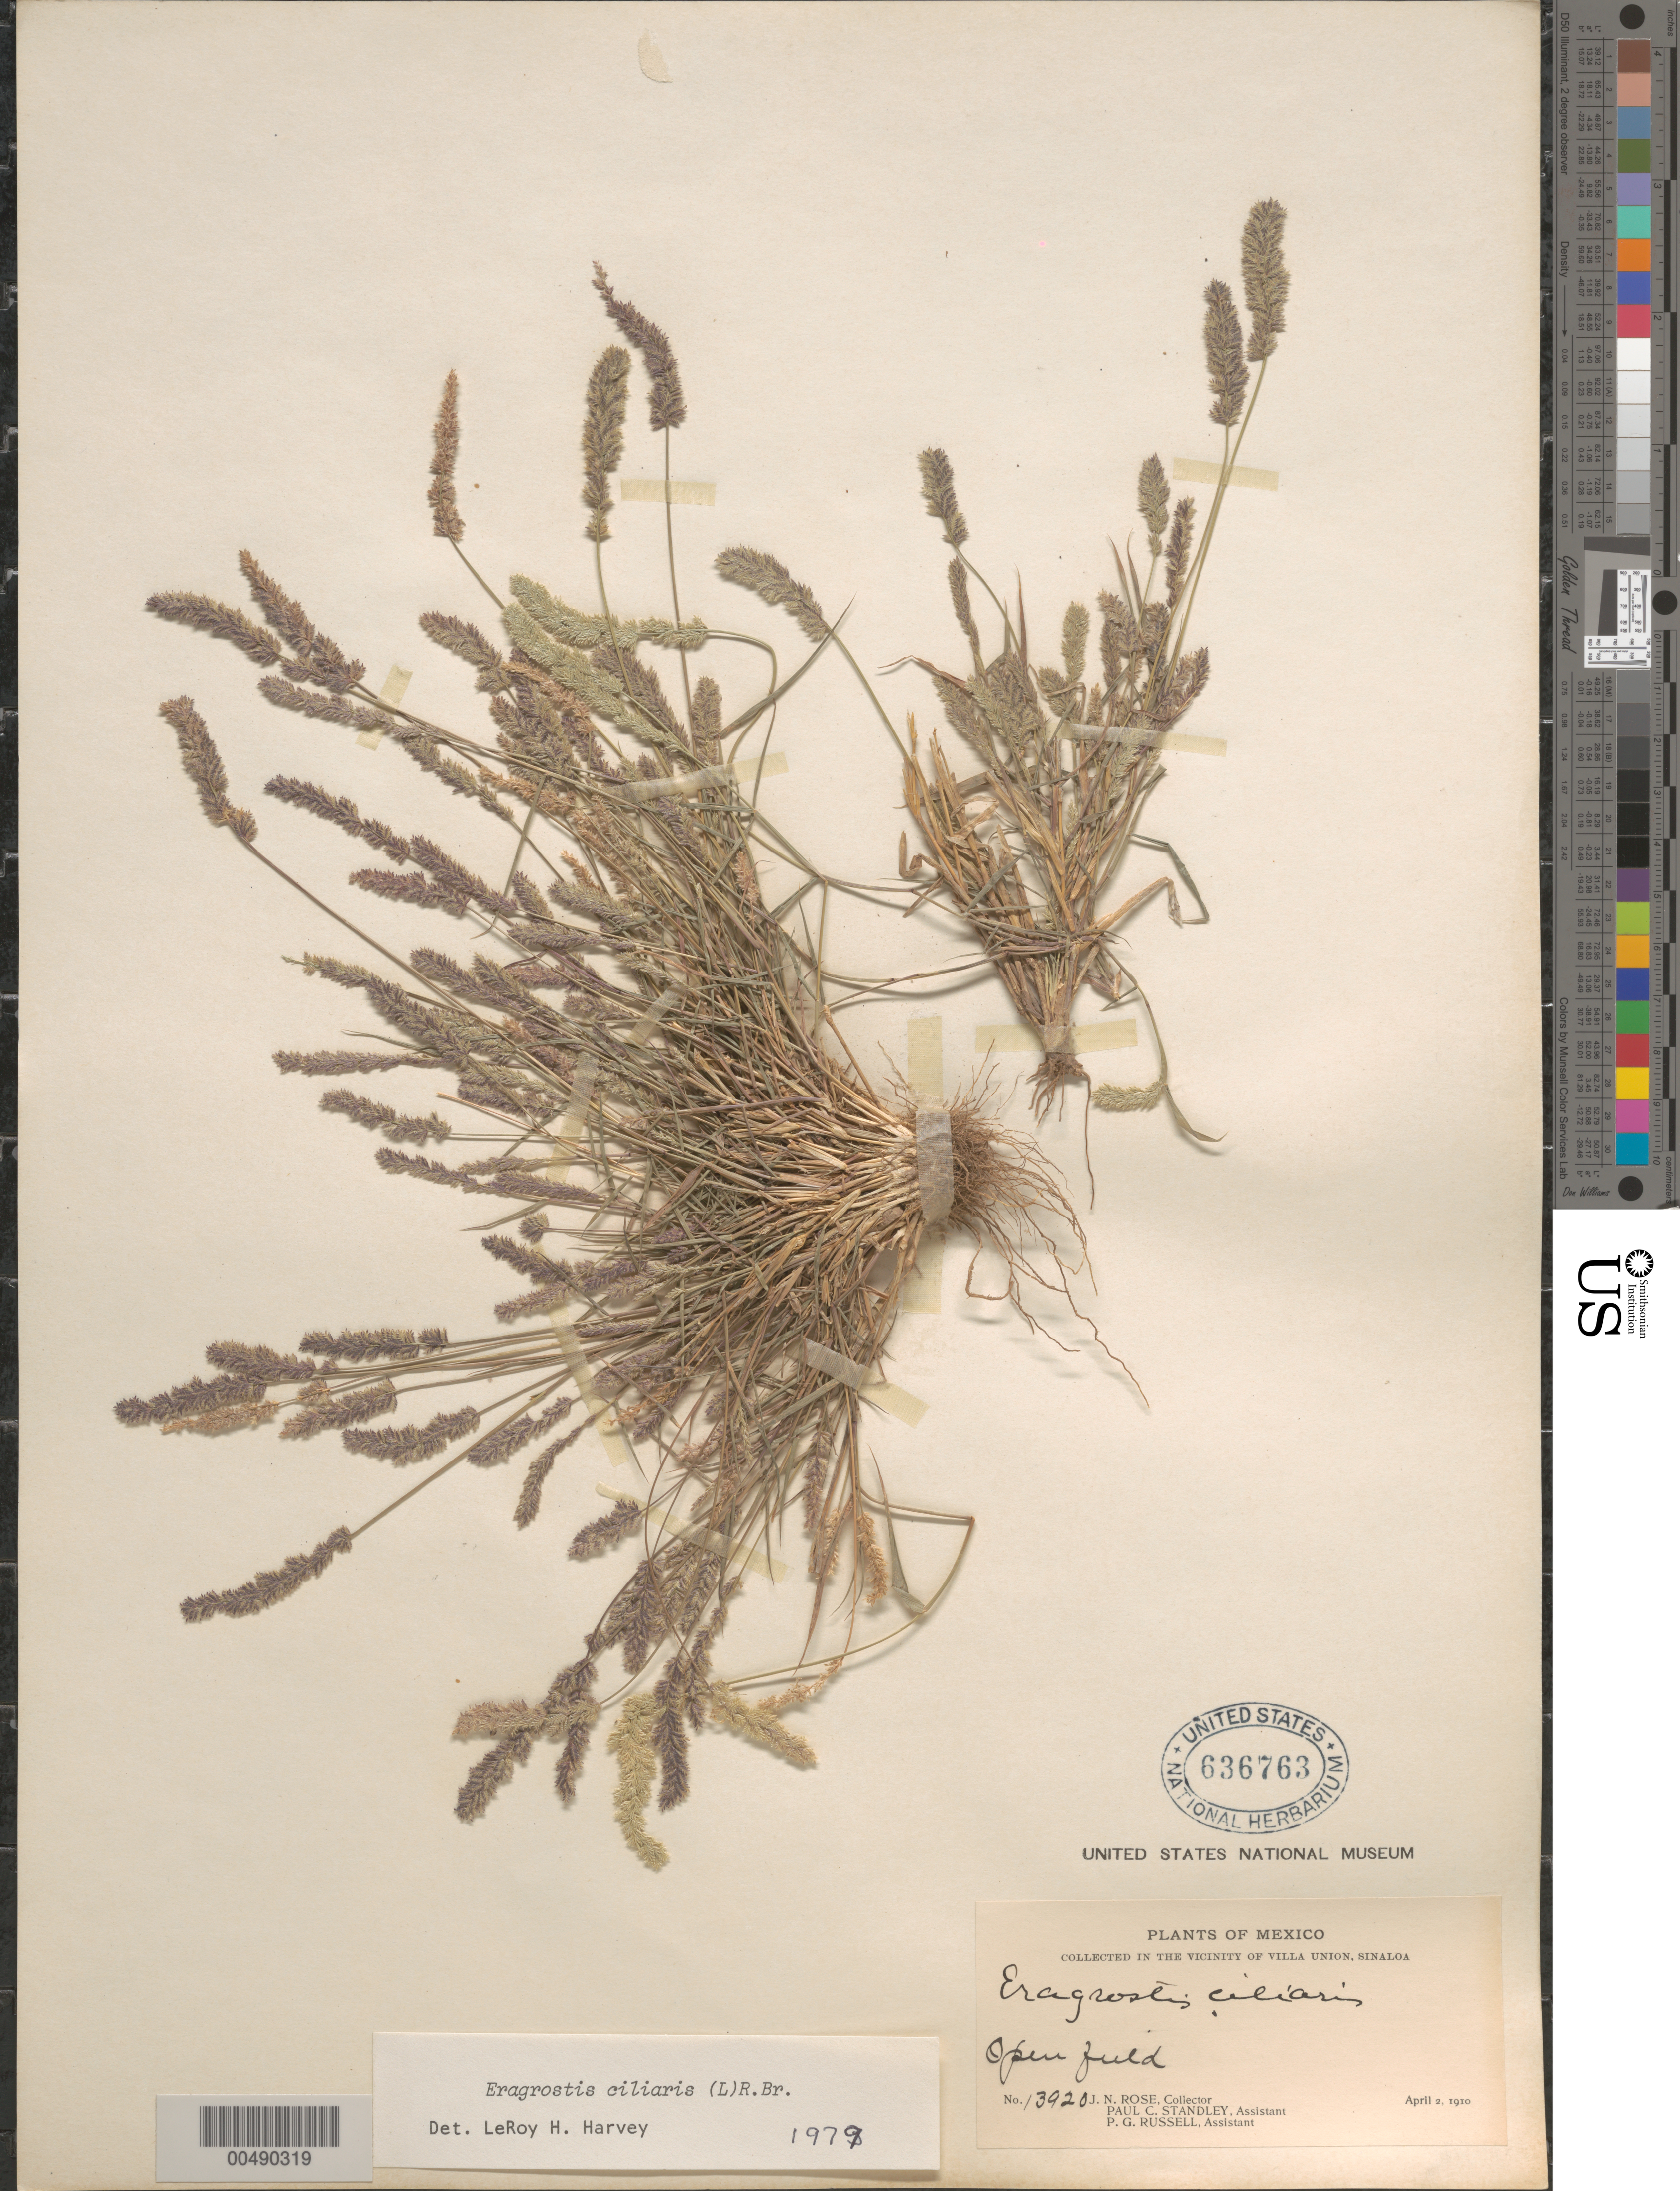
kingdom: Plantae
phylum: Tracheophyta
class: Liliopsida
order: Poales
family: Poaceae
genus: Eragrostis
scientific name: Eragrostis ciliaris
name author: (L.) R. Br.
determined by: Harvey, L. H.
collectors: J. N. Rose, P. C. Standley & P. G. Russell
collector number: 13920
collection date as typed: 2 Apr 1910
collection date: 1910-04-02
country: Mexico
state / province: Sinaloa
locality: Vicinity of Villa Union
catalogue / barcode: US 636763